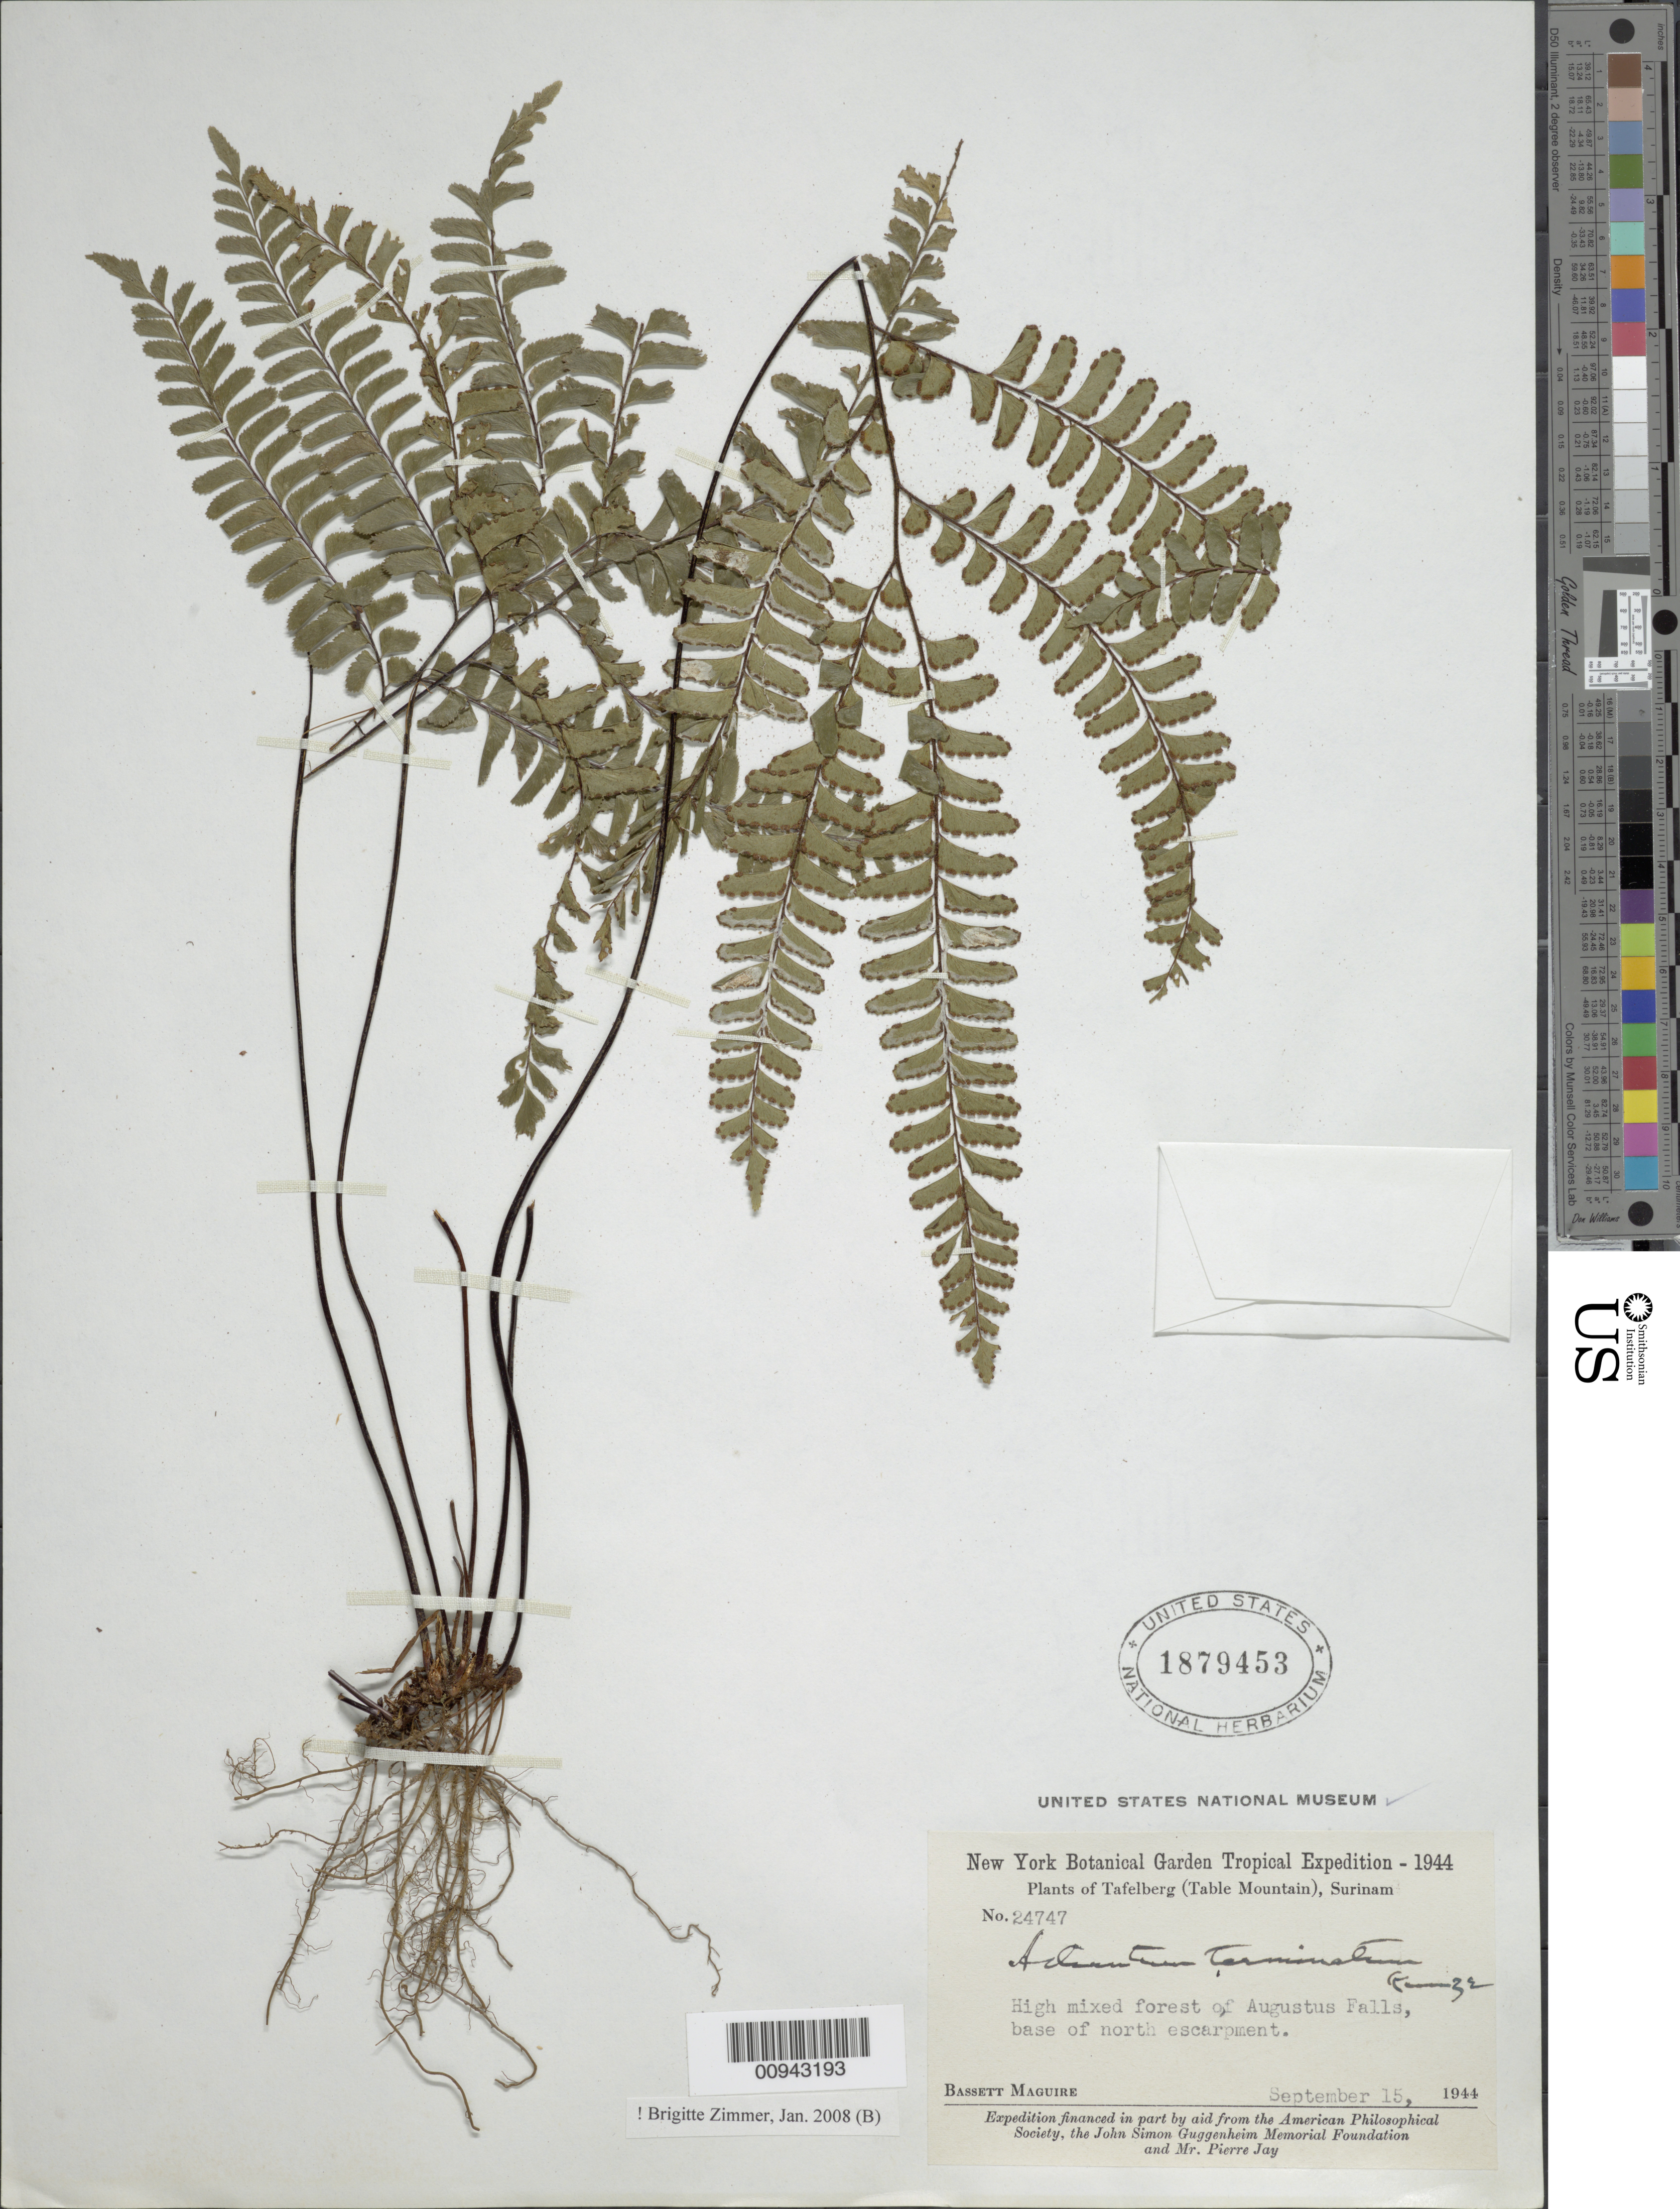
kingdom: Plantae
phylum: Tracheophyta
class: Polypodiopsida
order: Polypodiales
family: Pteridaceae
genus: Adiantum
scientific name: Adiantum terminatum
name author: Kunze ex Miq.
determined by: Zimmer, B.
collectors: B. Maguire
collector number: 24747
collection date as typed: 15-Sep-44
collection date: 1944-09-15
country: Suriname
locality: Tafelberg (Table Mountain), Augustus Falls, base of N escarpment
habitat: High mixed forest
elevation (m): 390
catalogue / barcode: US 1879453